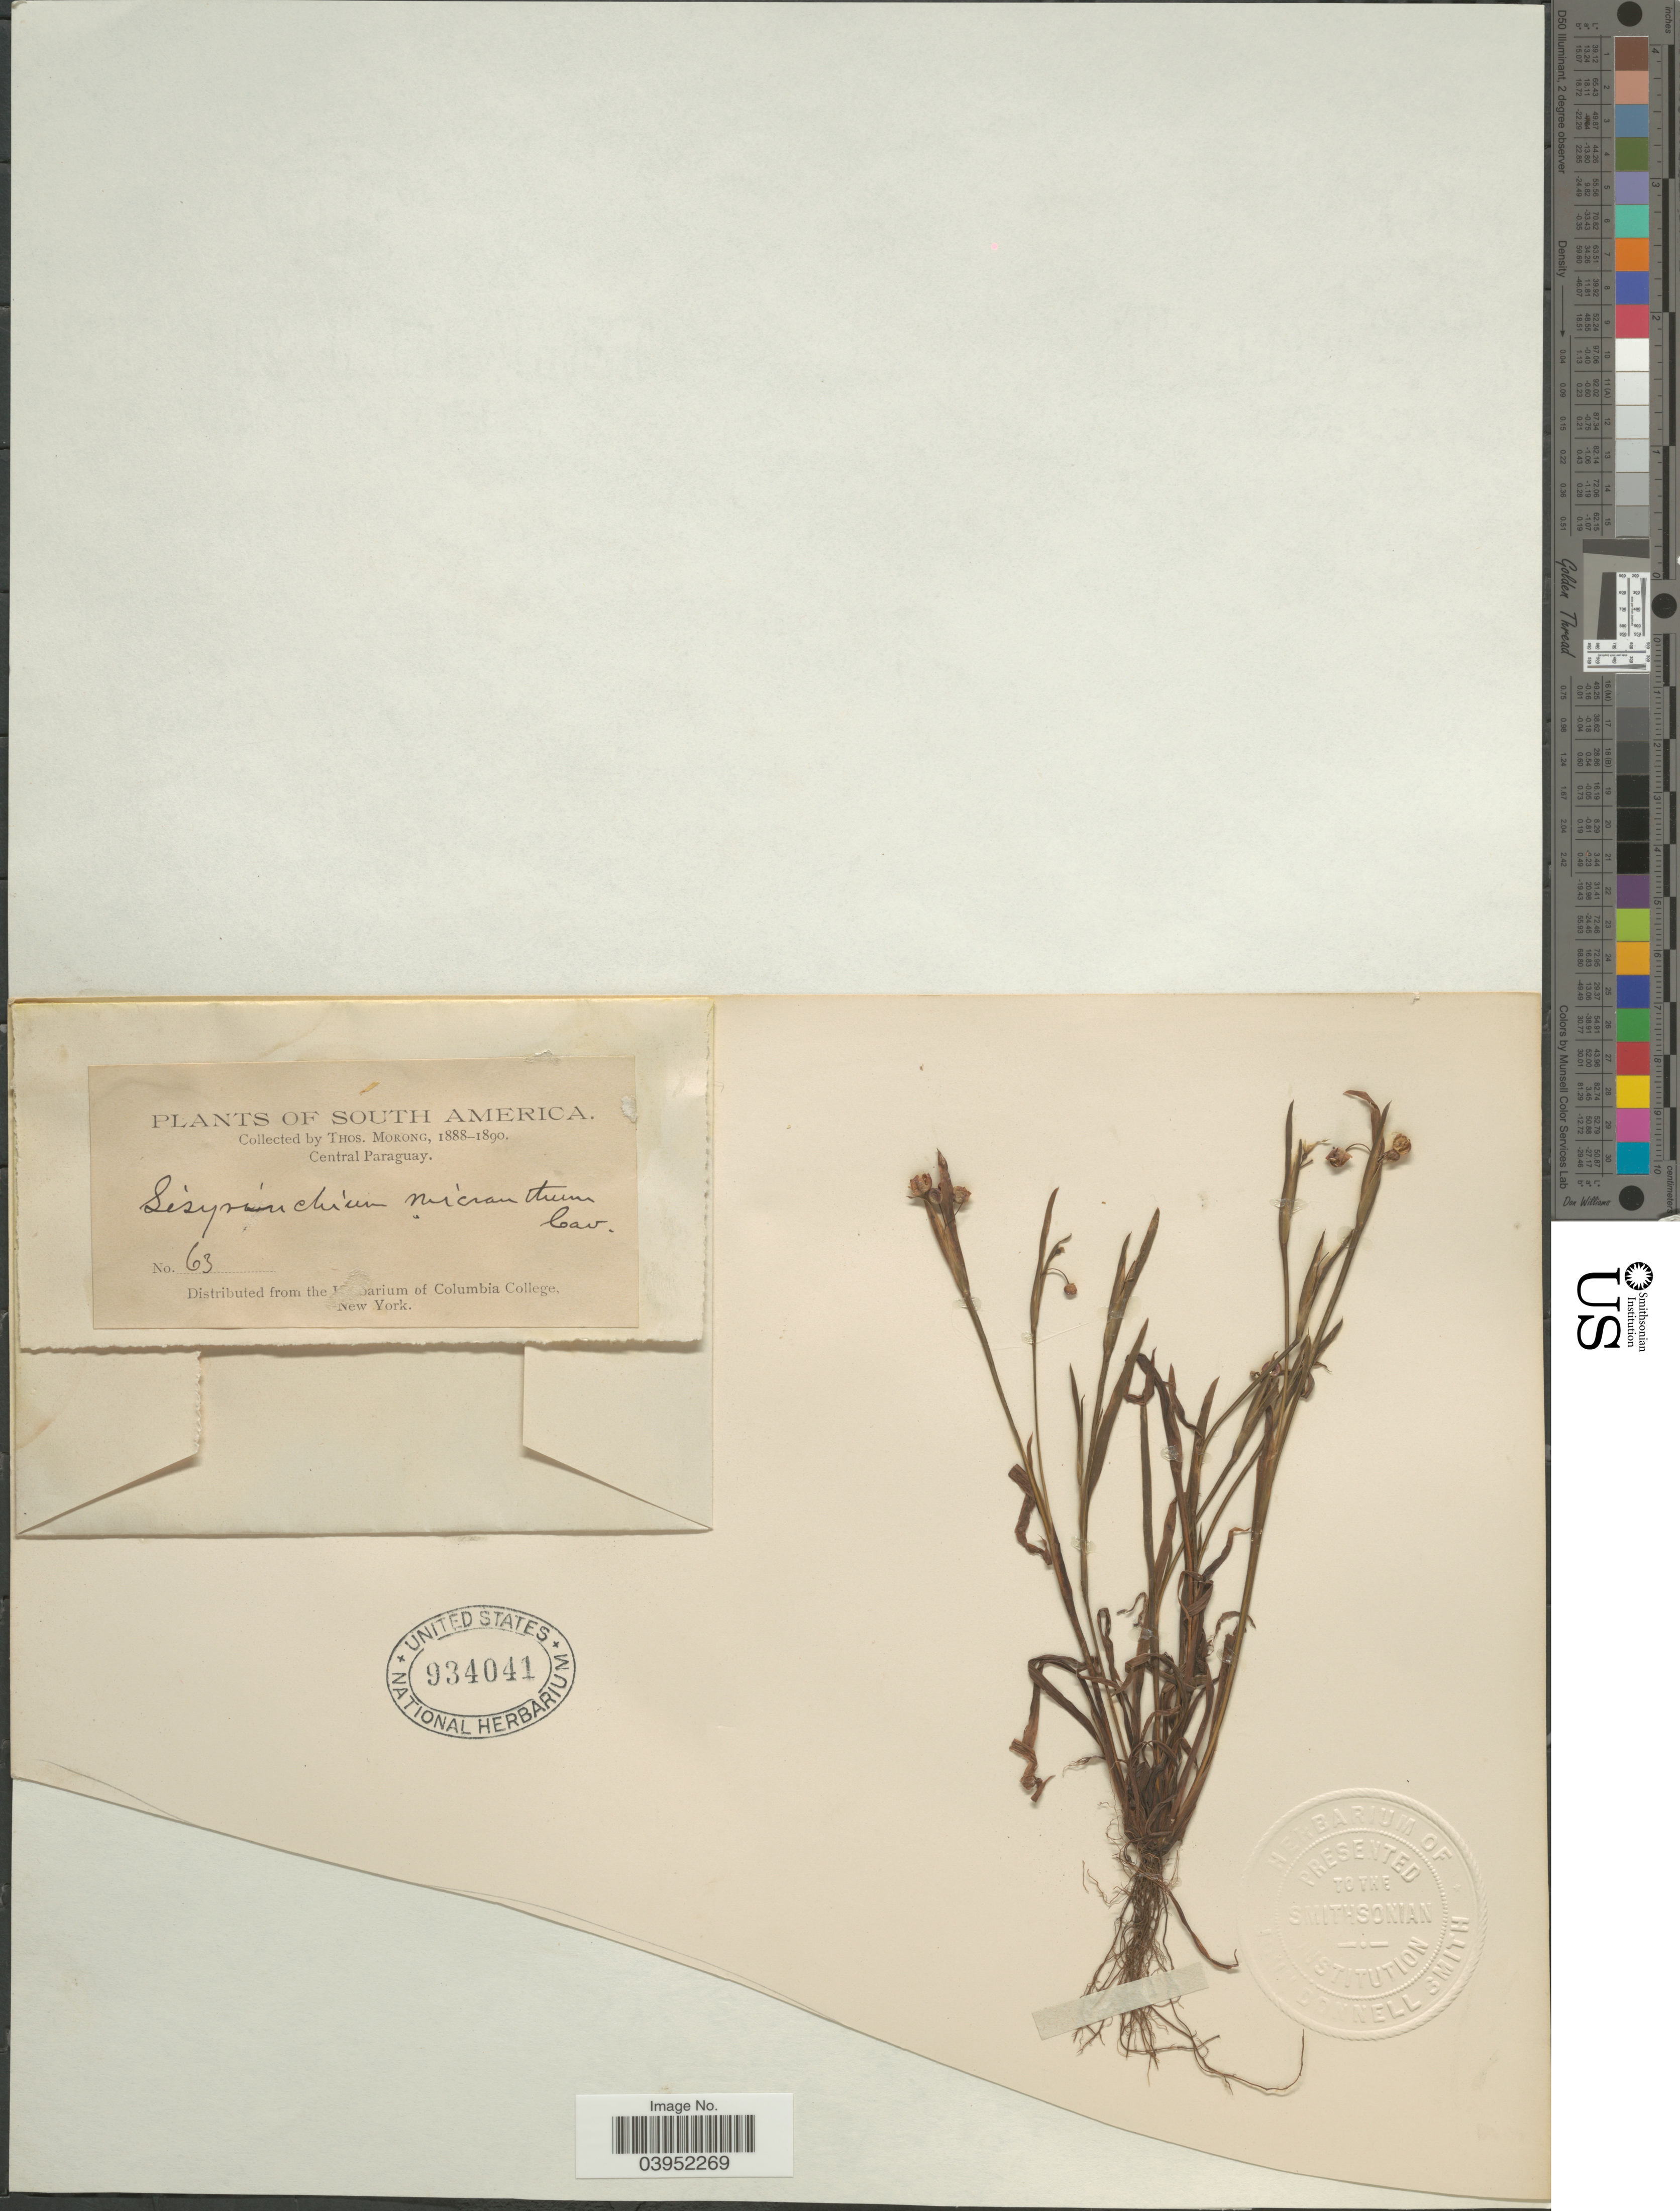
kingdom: Plantae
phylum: Tracheophyta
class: Liliopsida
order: Asparagales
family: Iridaceae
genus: Sisyrinchium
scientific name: Sisyrinchium micranthum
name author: Cav.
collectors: ex herb. T. Morong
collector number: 63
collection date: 1888/1890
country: Paraguay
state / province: Central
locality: Central Paraguay.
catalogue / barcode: US 934041